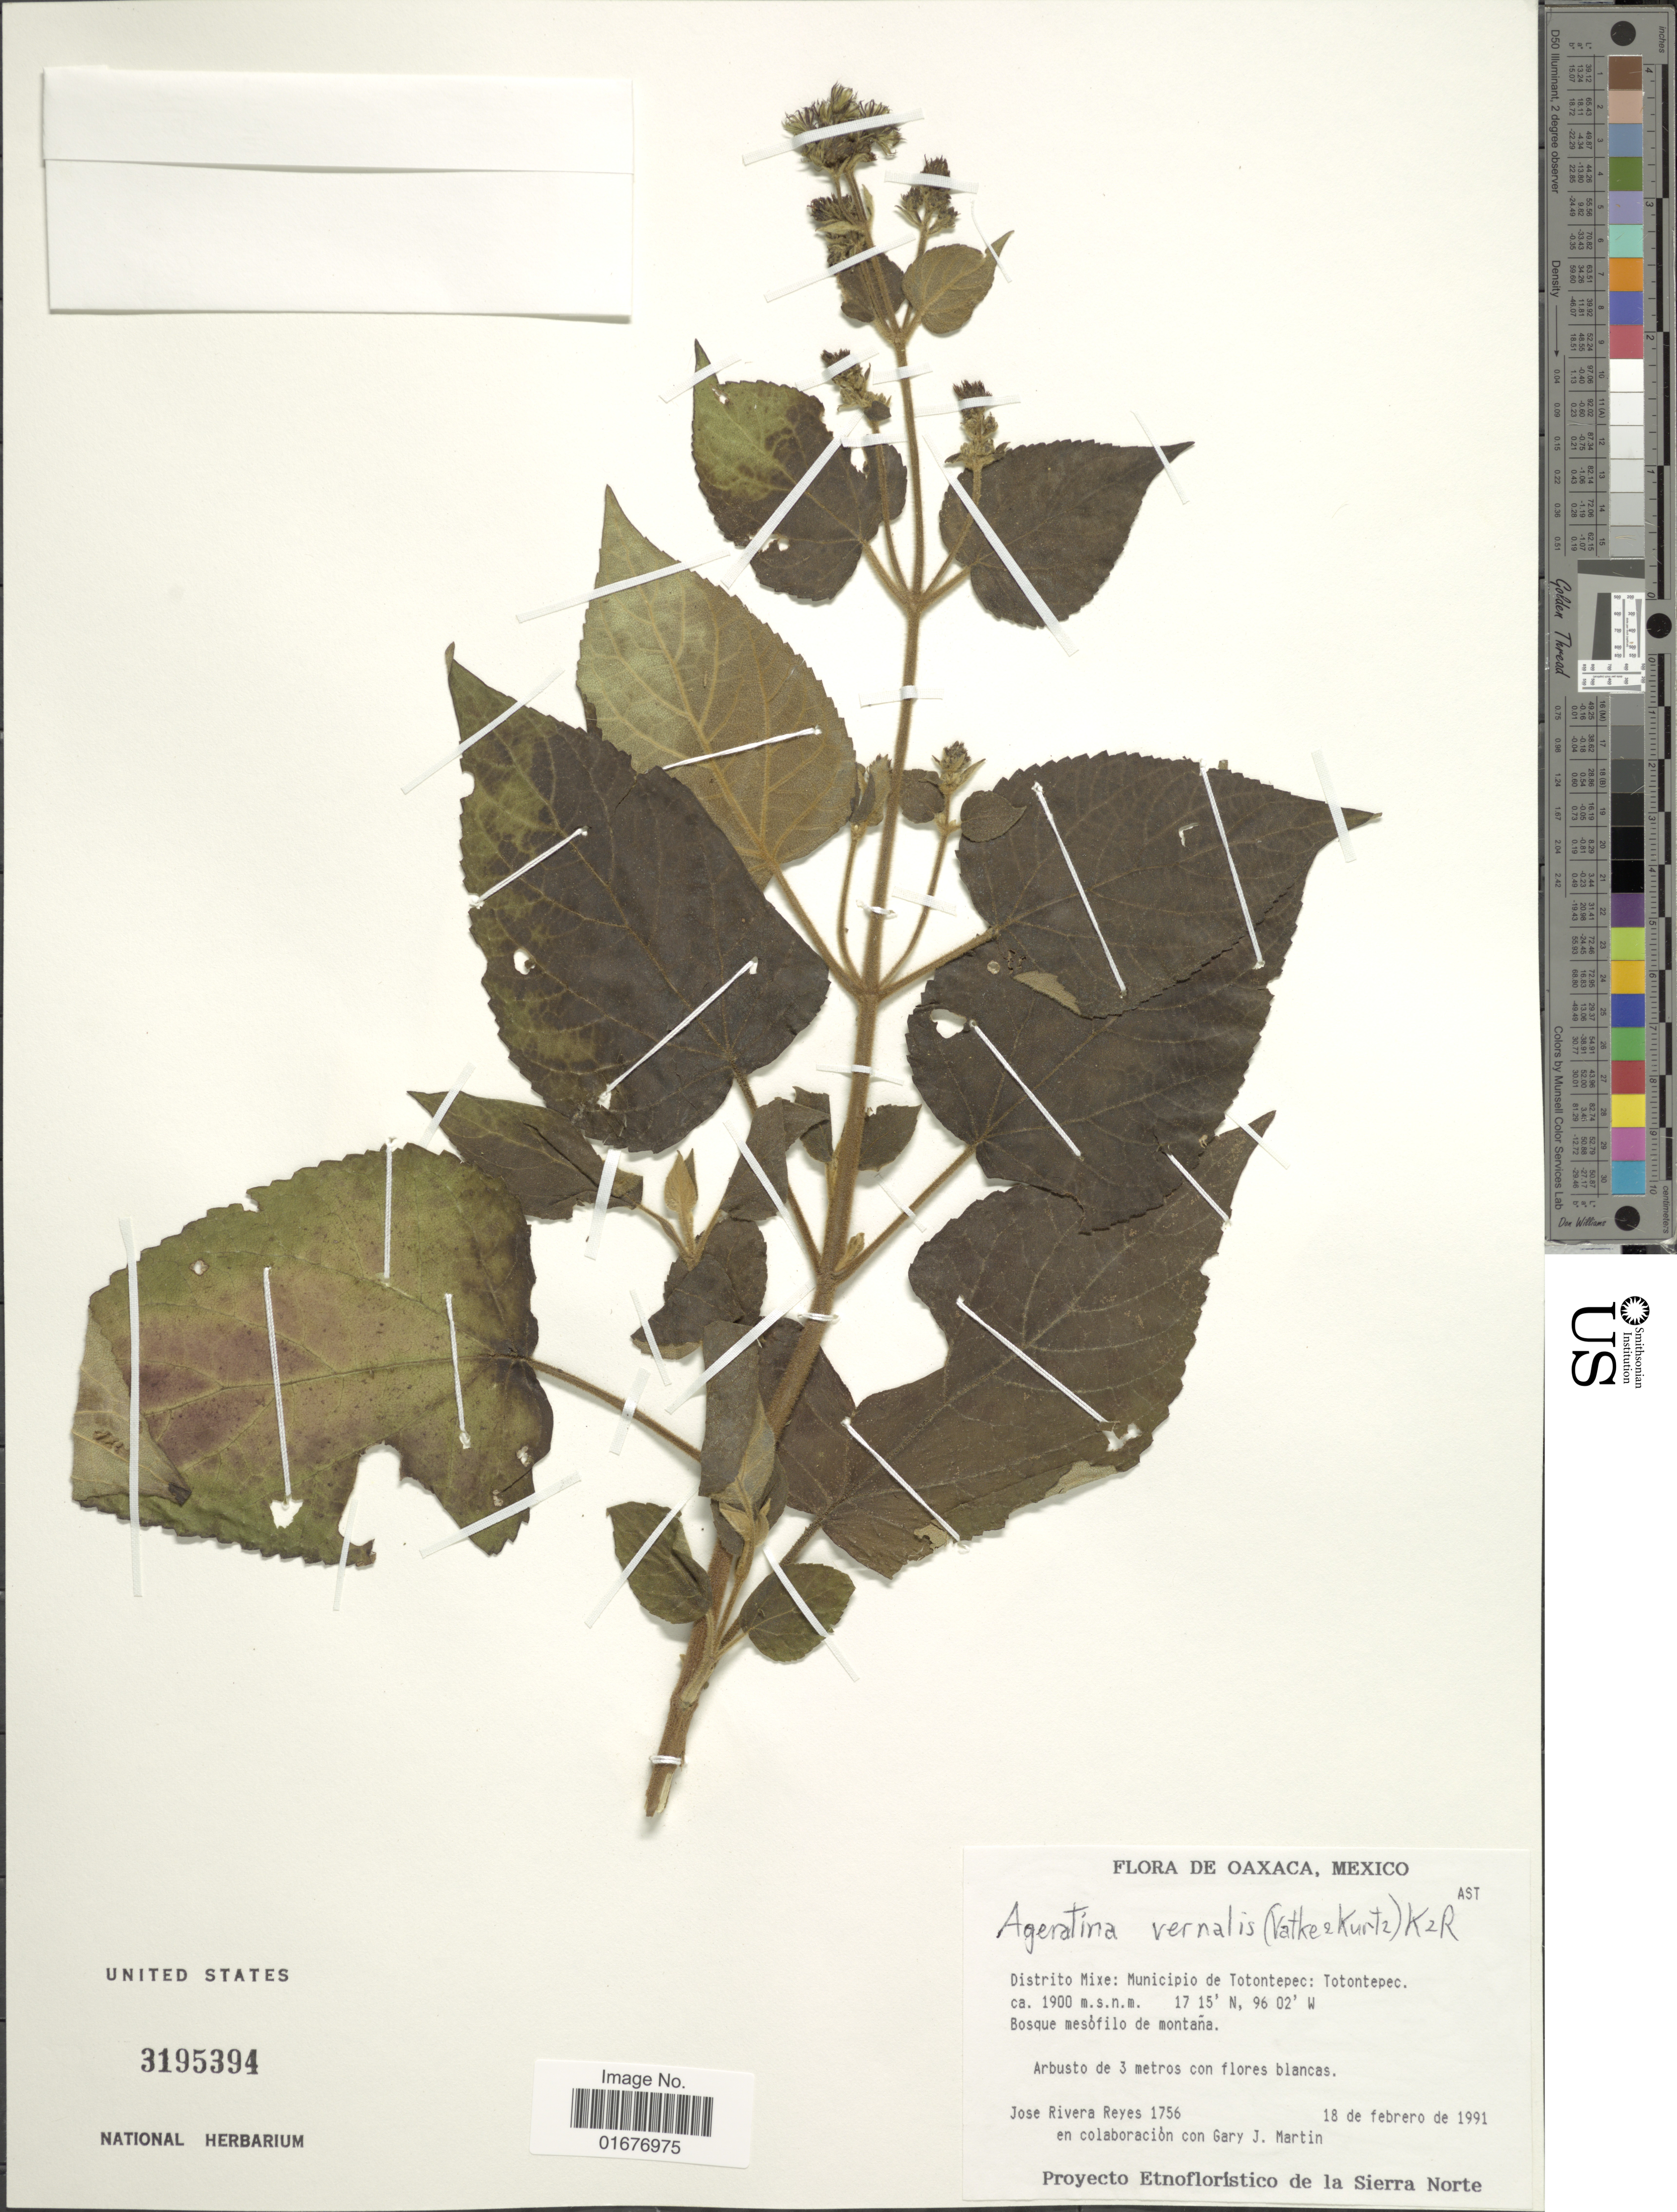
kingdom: Plantae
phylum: Tracheophyta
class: Magnoliopsida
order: Asterales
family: Asteraceae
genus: Ageratina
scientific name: Ageratina vernalis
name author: (Vatke & Kurtz) R.M. King & H. Rob.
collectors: J. Reyes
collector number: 1756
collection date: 1991-02-18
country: Mexico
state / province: Oaxaca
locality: Distrito Mixe: Municipio de Totontepec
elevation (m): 1900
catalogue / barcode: US 3195394